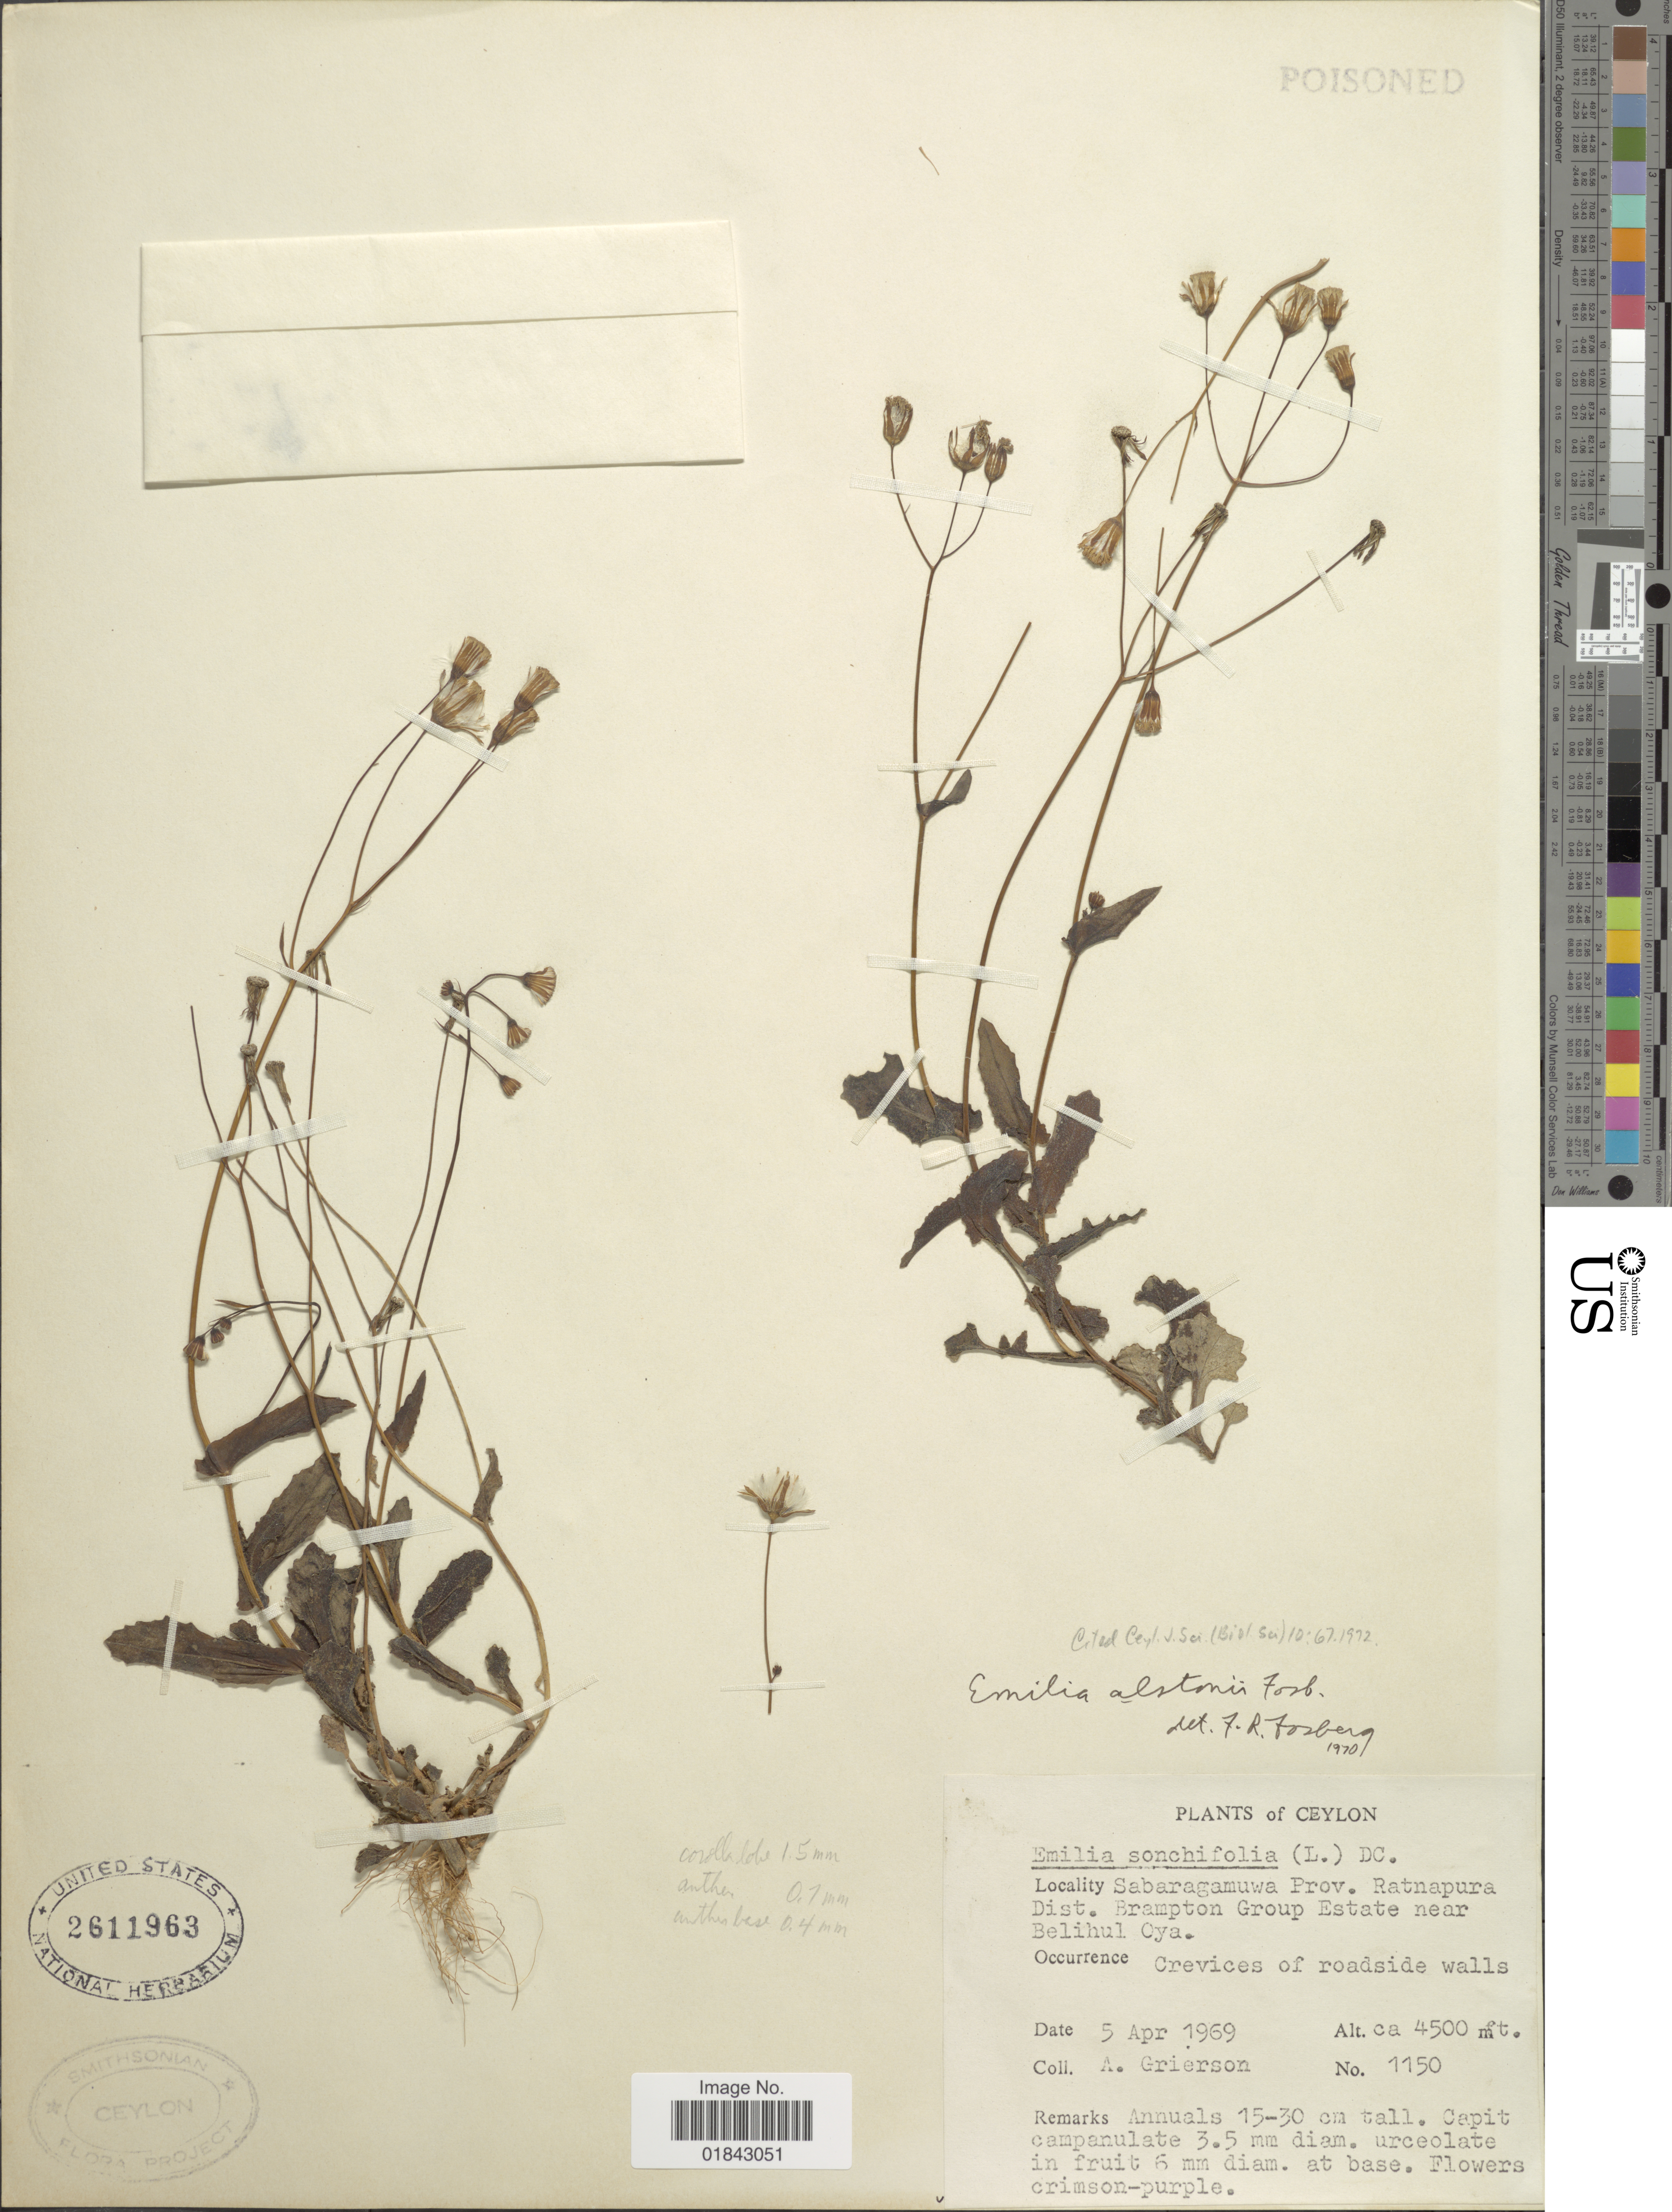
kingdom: Plantae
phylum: Tracheophyta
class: Magnoliopsida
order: Asterales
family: Asteraceae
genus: Emilia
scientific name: Emilia alstonii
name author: Fosberg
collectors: A. Grierson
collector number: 1150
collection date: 1969-04-05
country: Sri Lanka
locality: Sabragamuwa Prov., Ratnapura Dist., Brampton Group Estate near Belihul Oya, crevices of roadside wall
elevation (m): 1372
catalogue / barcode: US 2611963